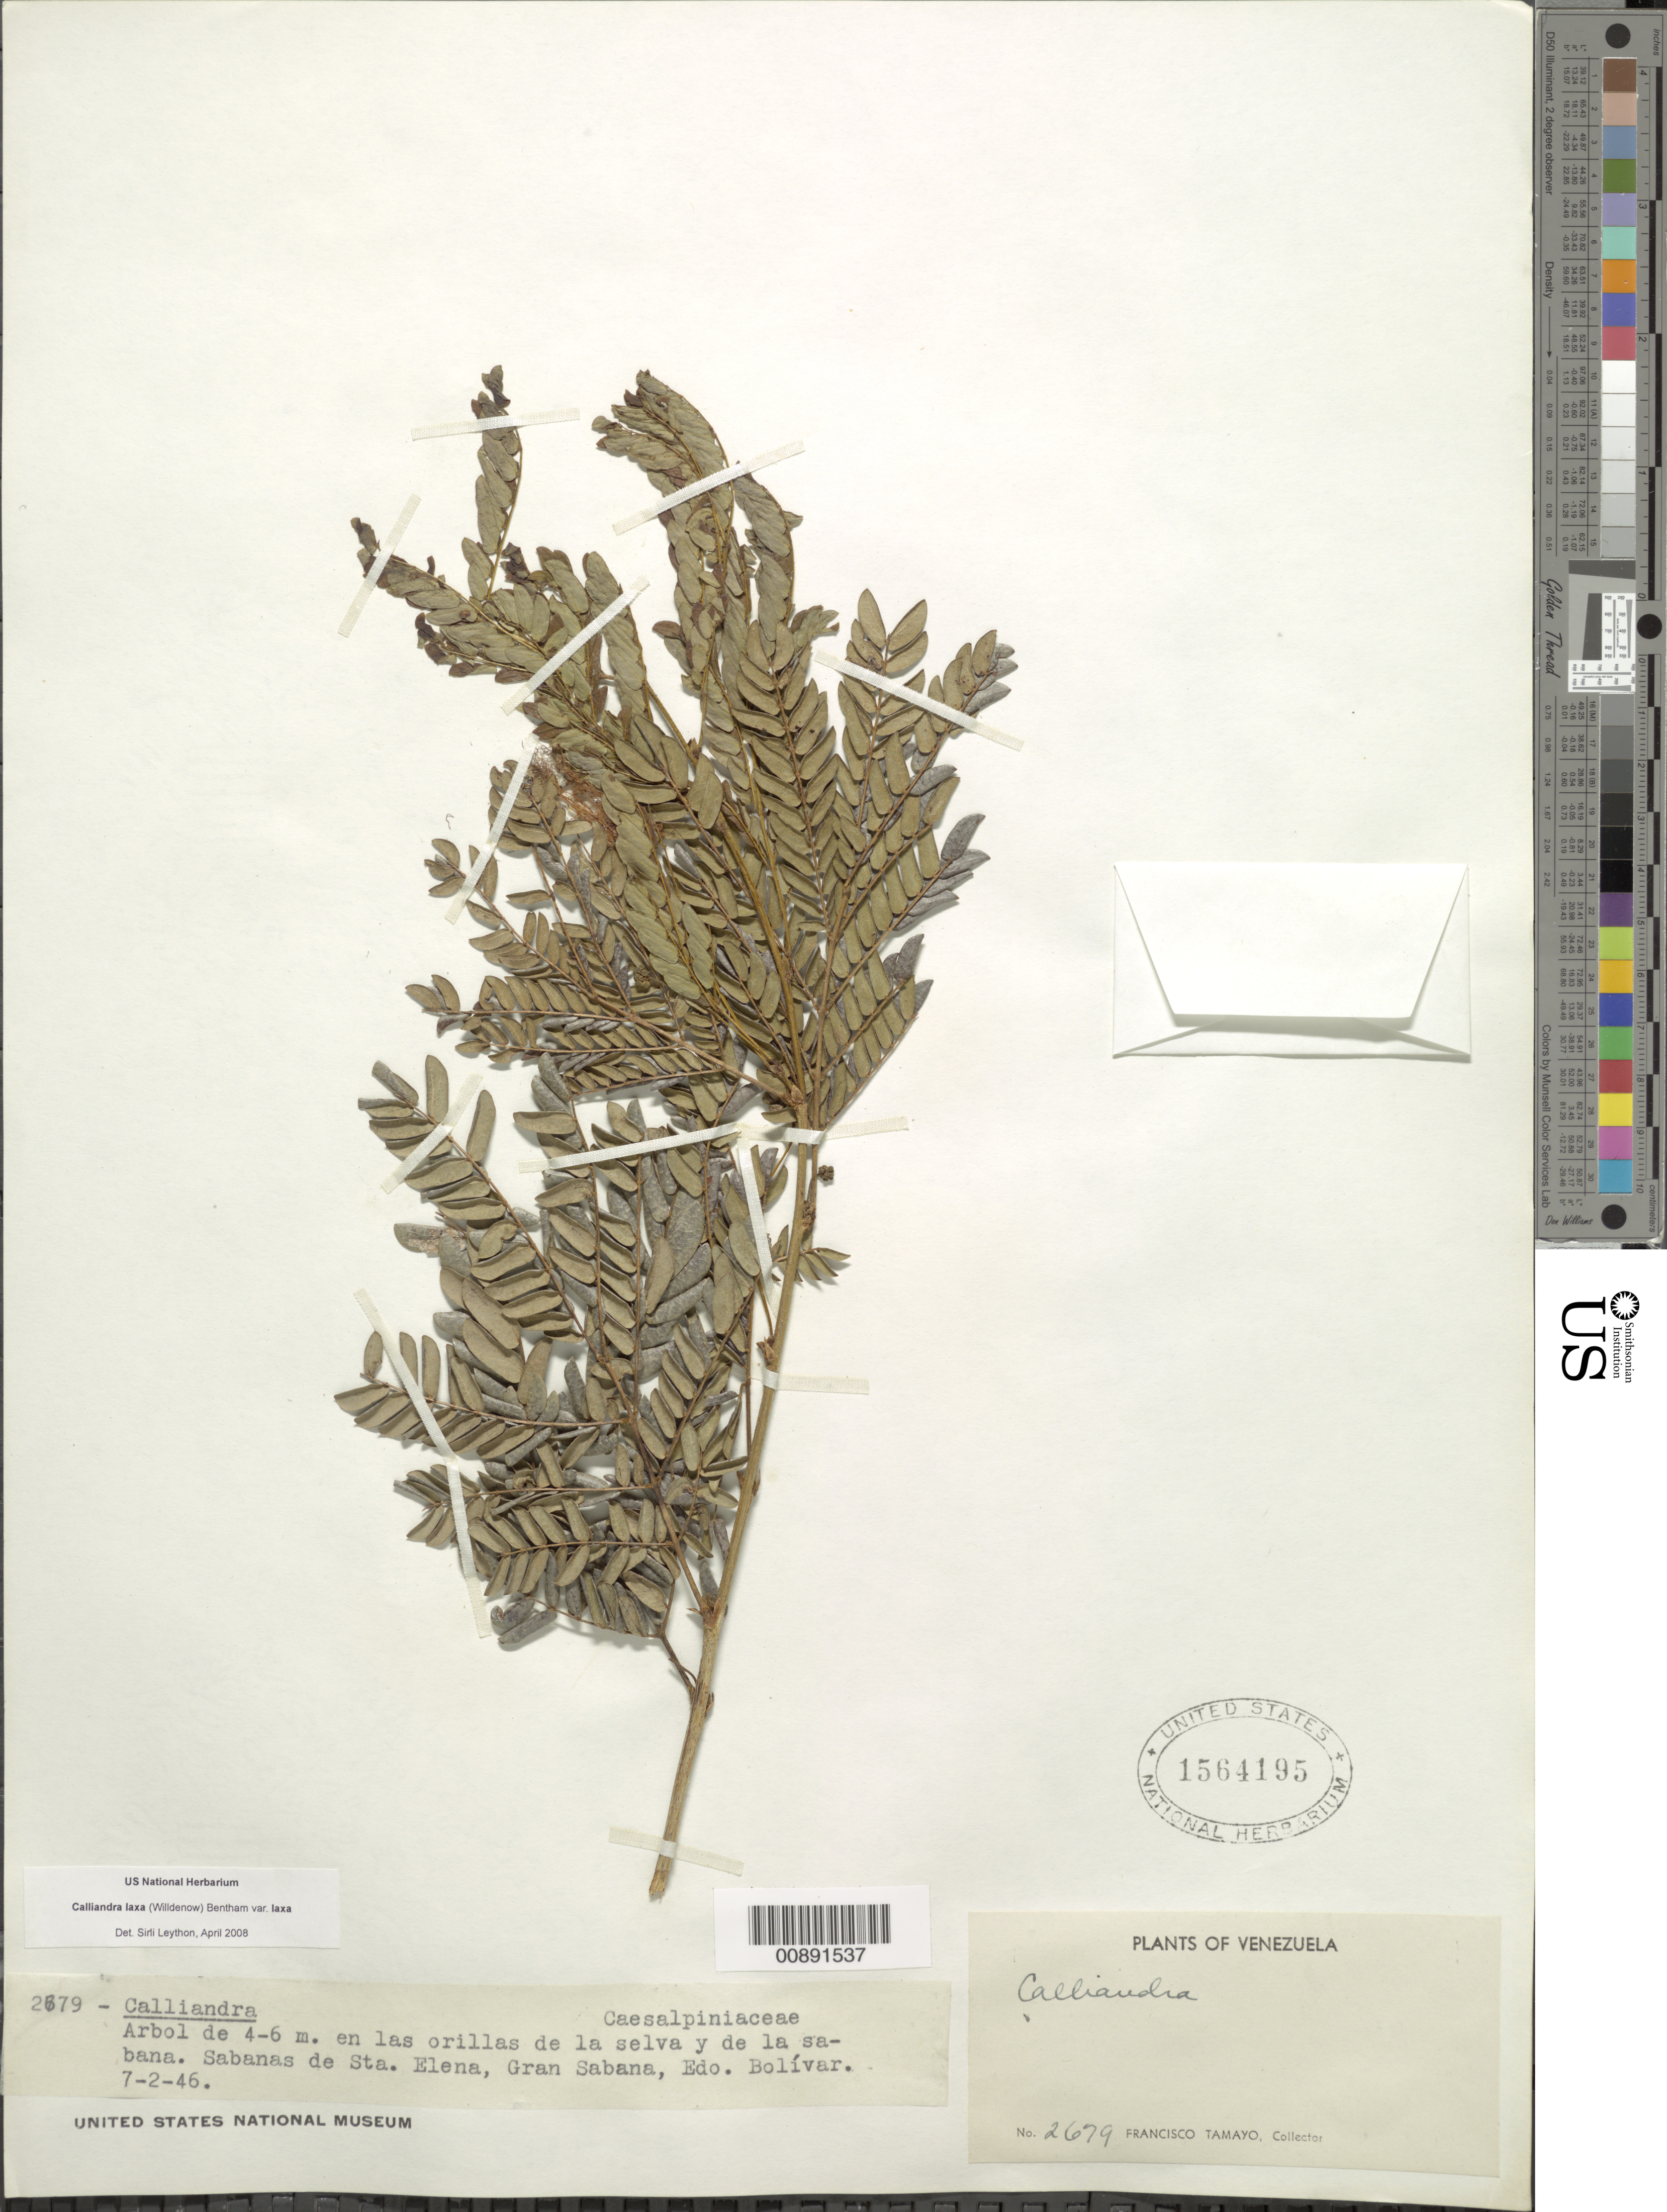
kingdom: Plantae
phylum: Tracheophyta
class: Magnoliopsida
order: Fabales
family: Fabaceae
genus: Calliandra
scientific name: Calliandra laxa var. laxa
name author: (Willd.) Benth.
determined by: Leython, S.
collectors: F. Tamayo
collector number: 2679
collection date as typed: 7-Feb-46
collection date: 1946-02-07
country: Venezuela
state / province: Bolívar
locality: Gran Sabana, Sta. Elena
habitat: Orillas de la selva y de la sabana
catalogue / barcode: US 1564195